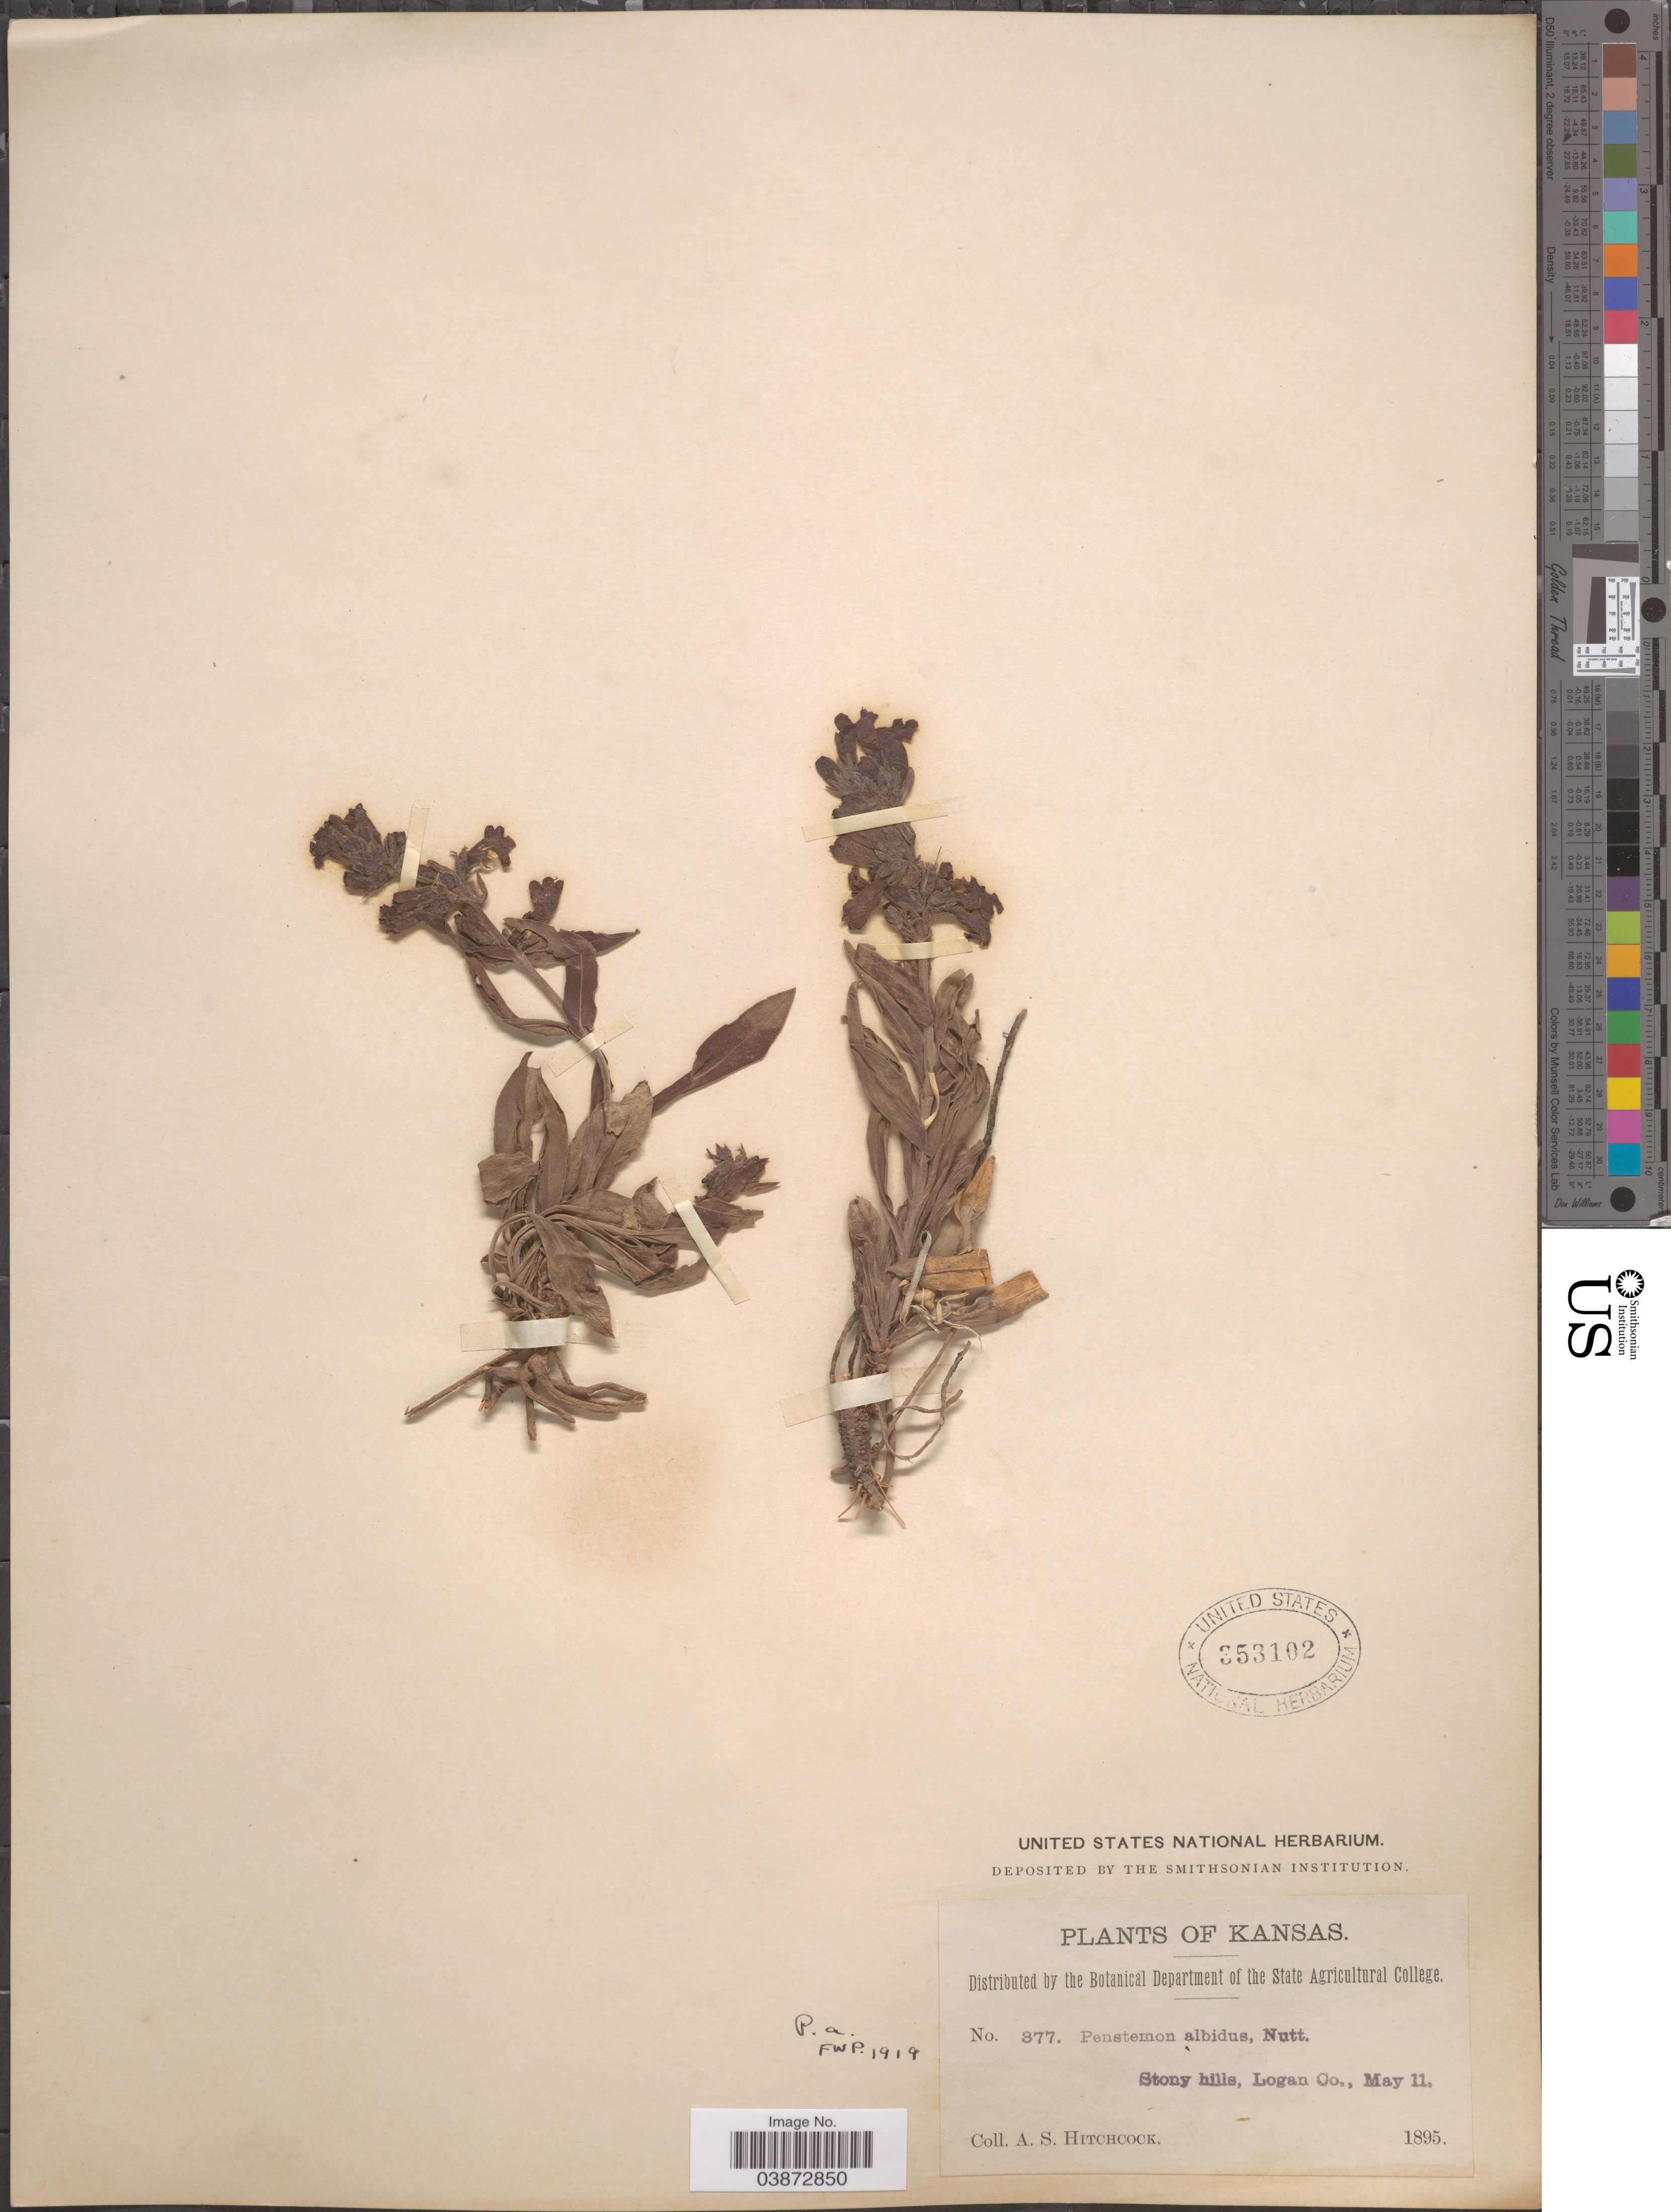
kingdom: Plantae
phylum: Tracheophyta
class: Magnoliopsida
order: Lamiales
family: Plantaginaceae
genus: Penstemon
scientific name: Penstemon albidus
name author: Nutt.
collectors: A. S. Hitchcock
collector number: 377*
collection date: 1895-05-11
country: United States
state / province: Kansas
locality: Stony hills, Logan Co.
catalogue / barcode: US 353102